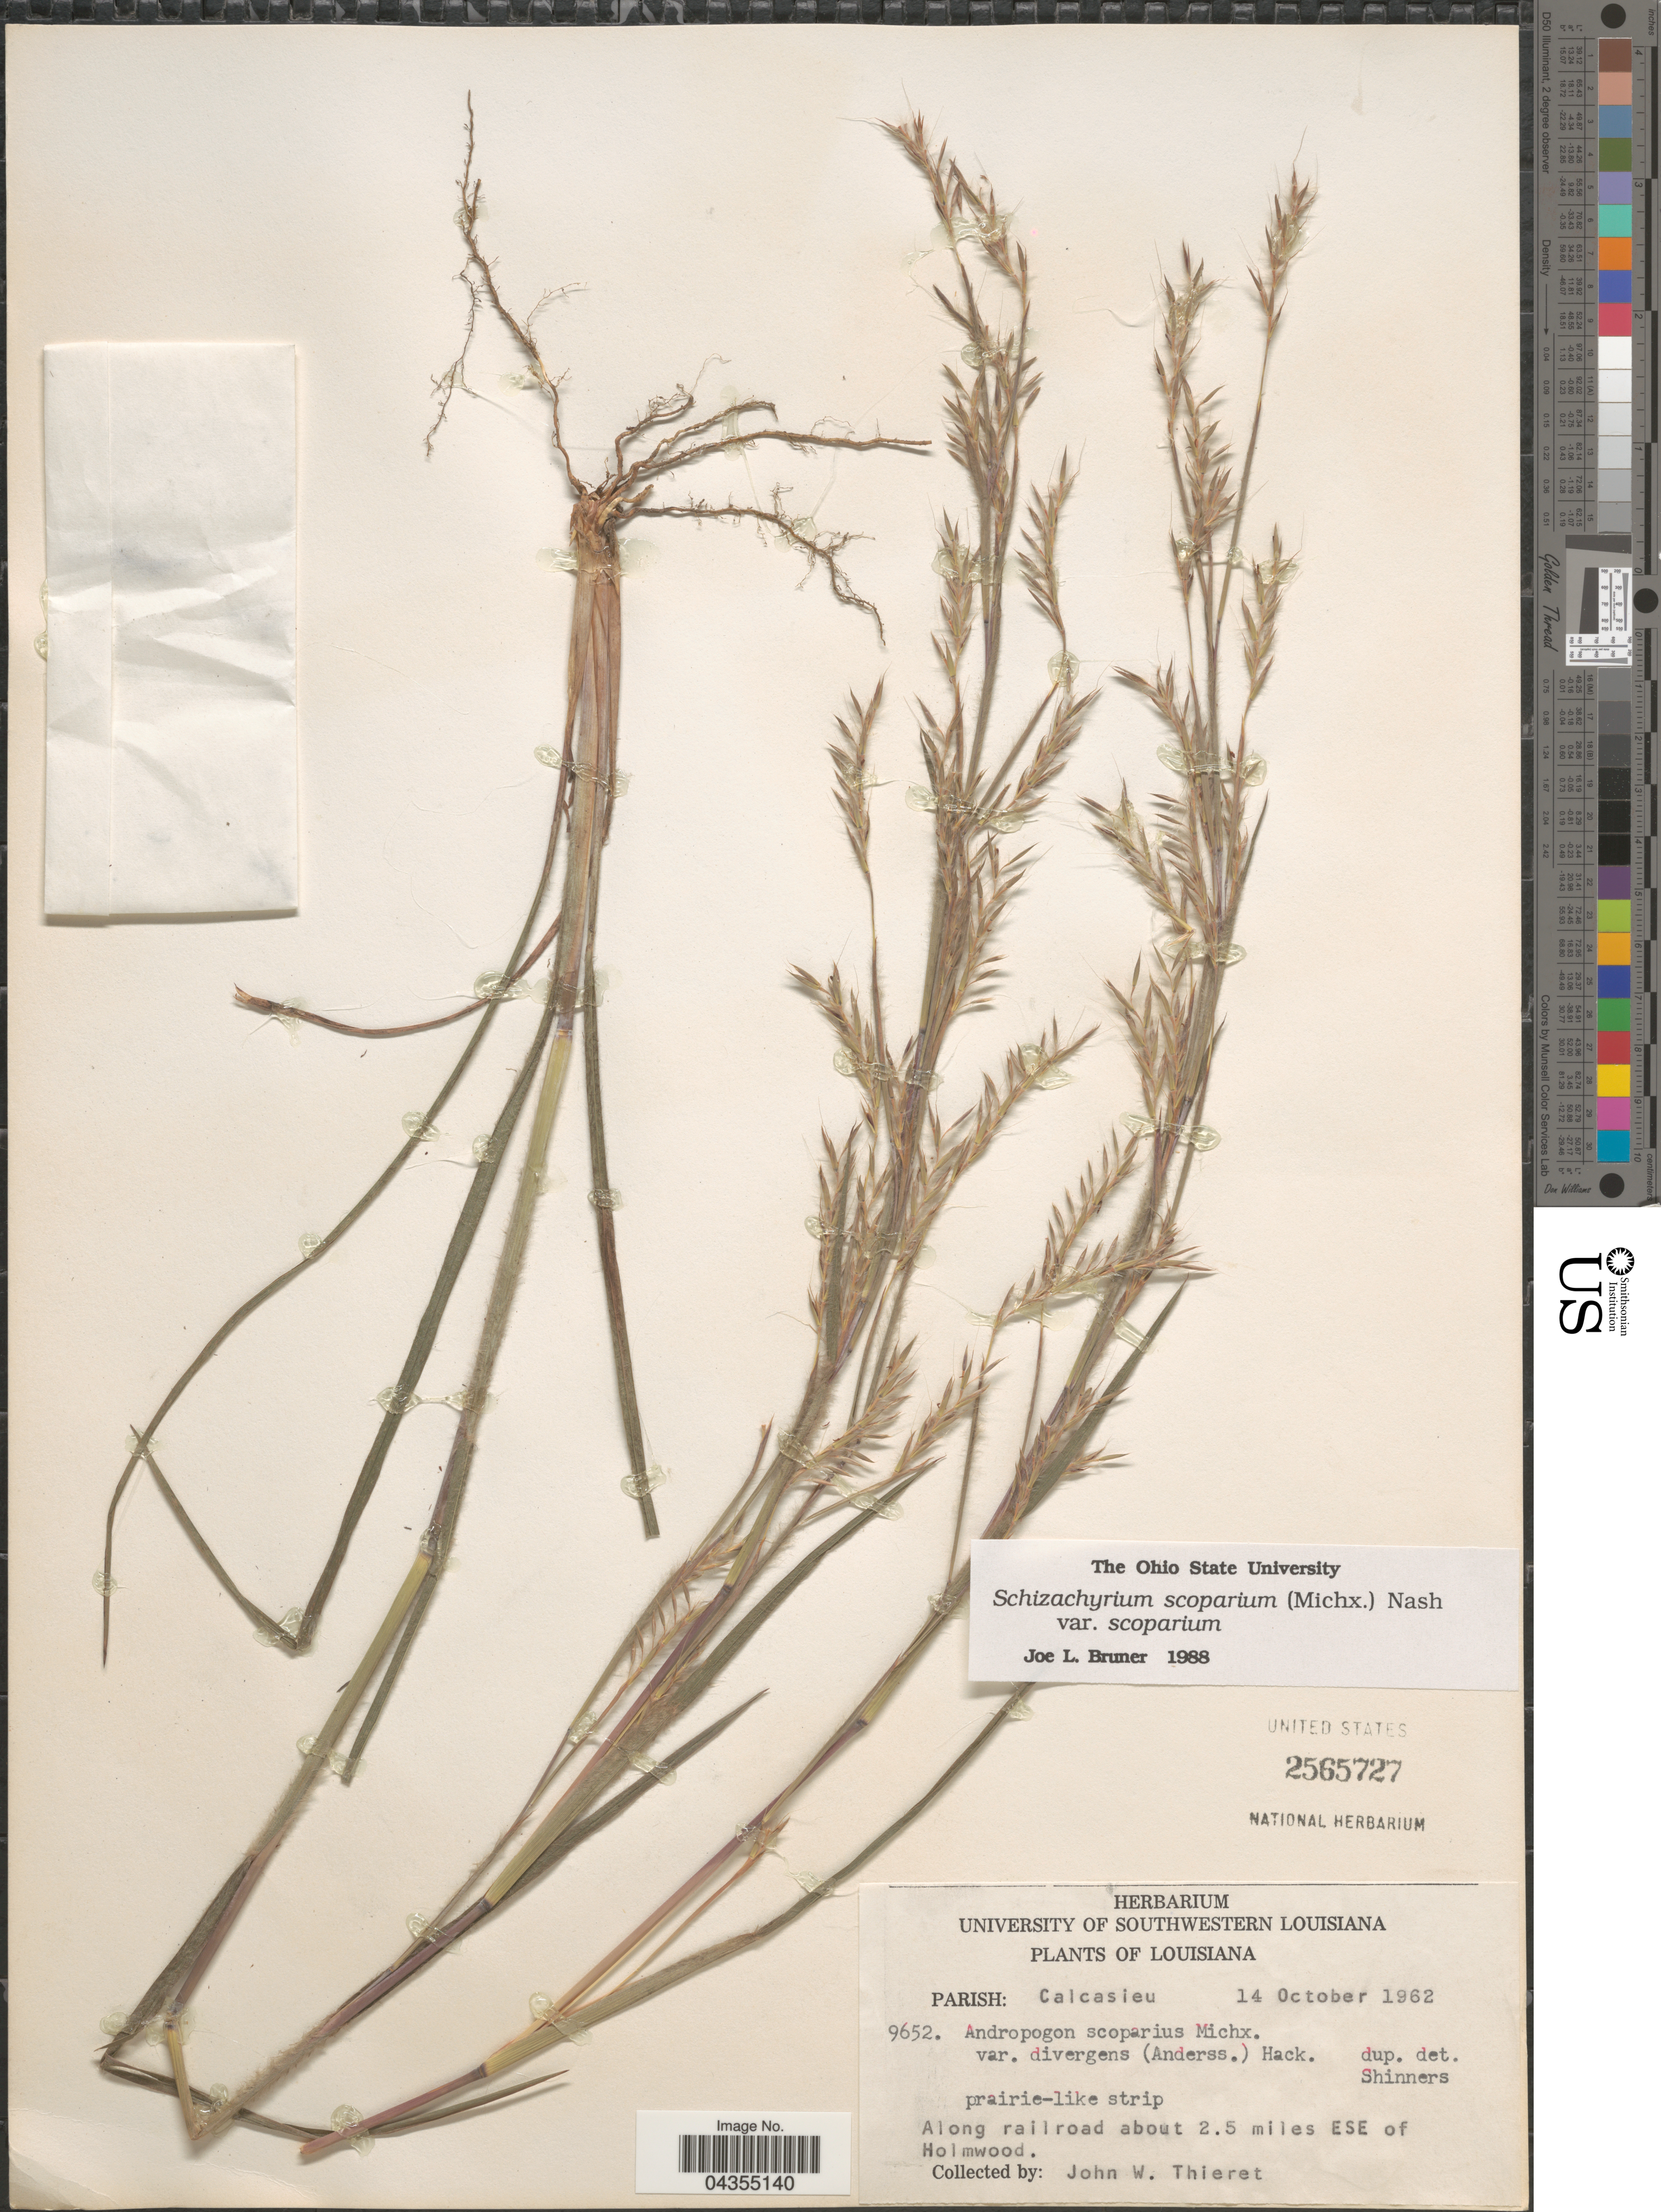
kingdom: Plantae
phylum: Tracheophyta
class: Liliopsida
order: Poales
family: Poaceae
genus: Schizachyrium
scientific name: Schizachyrium scoparium var. scoparium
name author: (Michx.) Nash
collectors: J. W. Thieret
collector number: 9652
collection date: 1962-10-14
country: United States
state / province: Louisiana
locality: Parish: Calcasieu. Along railroad about 2.5 miles ESE of Holmwood.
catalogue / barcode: US 2565727